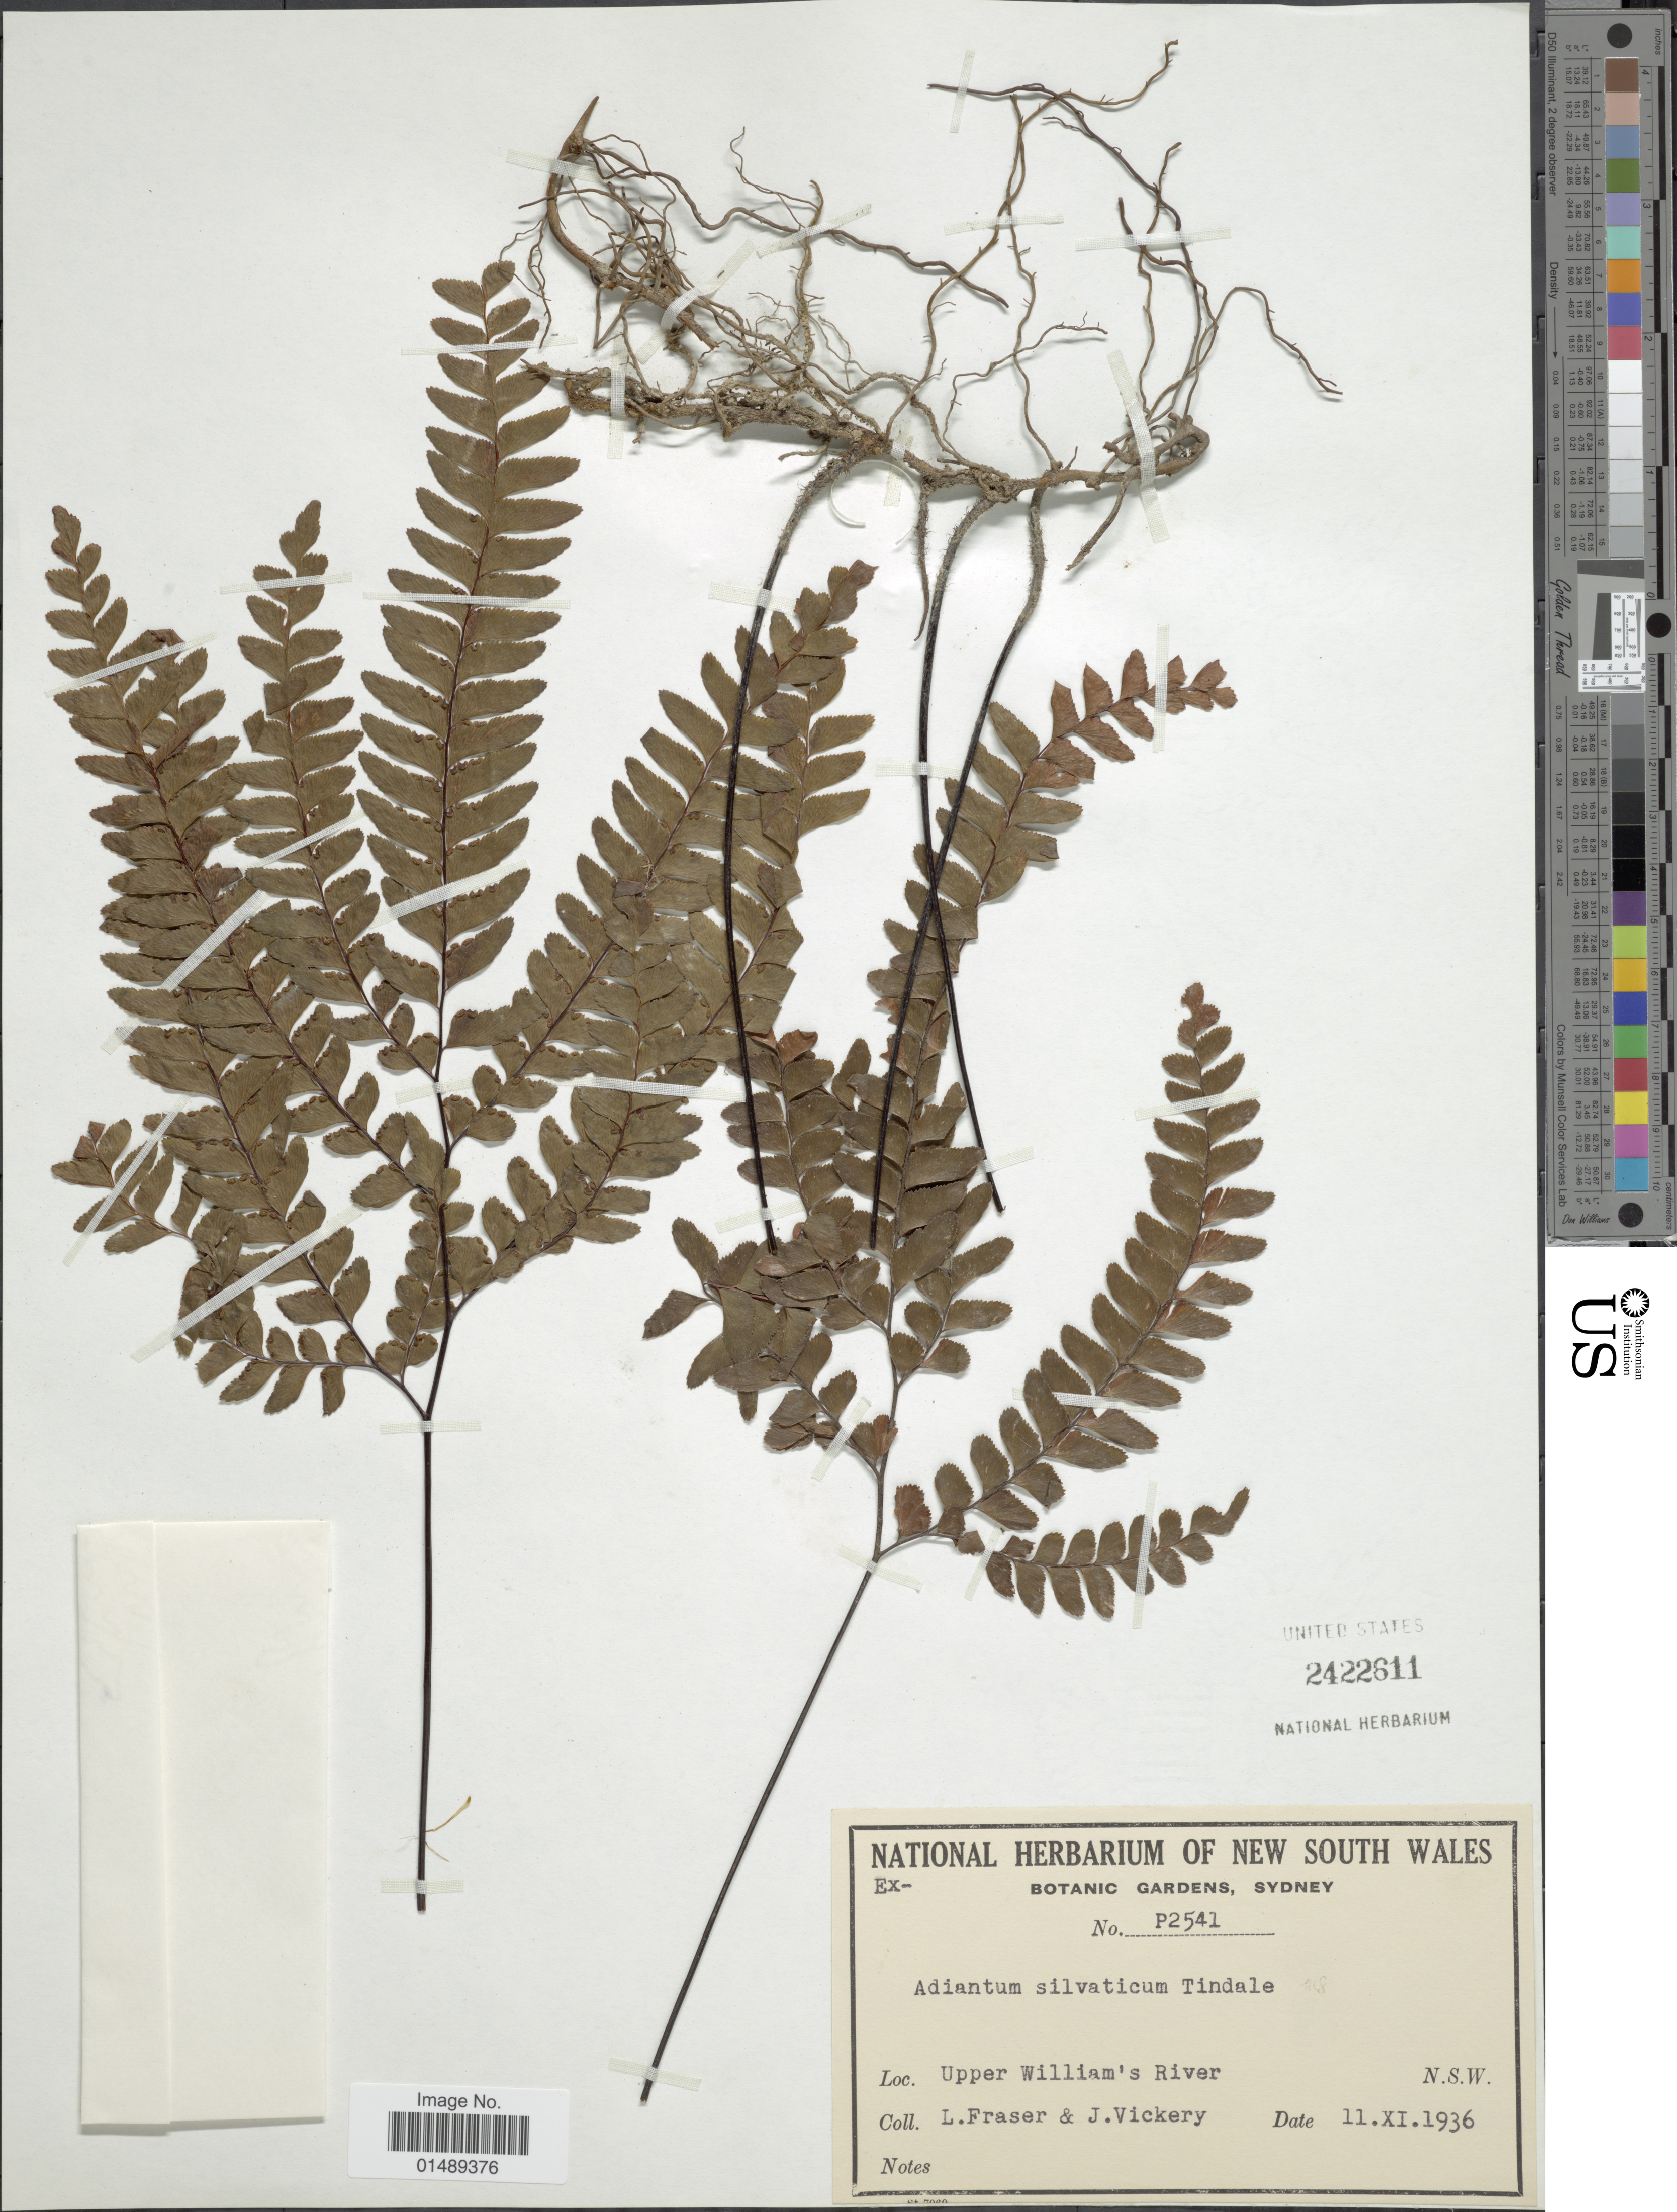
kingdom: Plantae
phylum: Tracheophyta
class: Polypodiopsida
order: Polypodiales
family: Pteridaceae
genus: Adiantum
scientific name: Adiantum sp.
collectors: L. Fraser & J. Vickery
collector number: P2541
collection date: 1936-11-11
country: Australia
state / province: New South Wales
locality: Upper William's River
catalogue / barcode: US 2422611